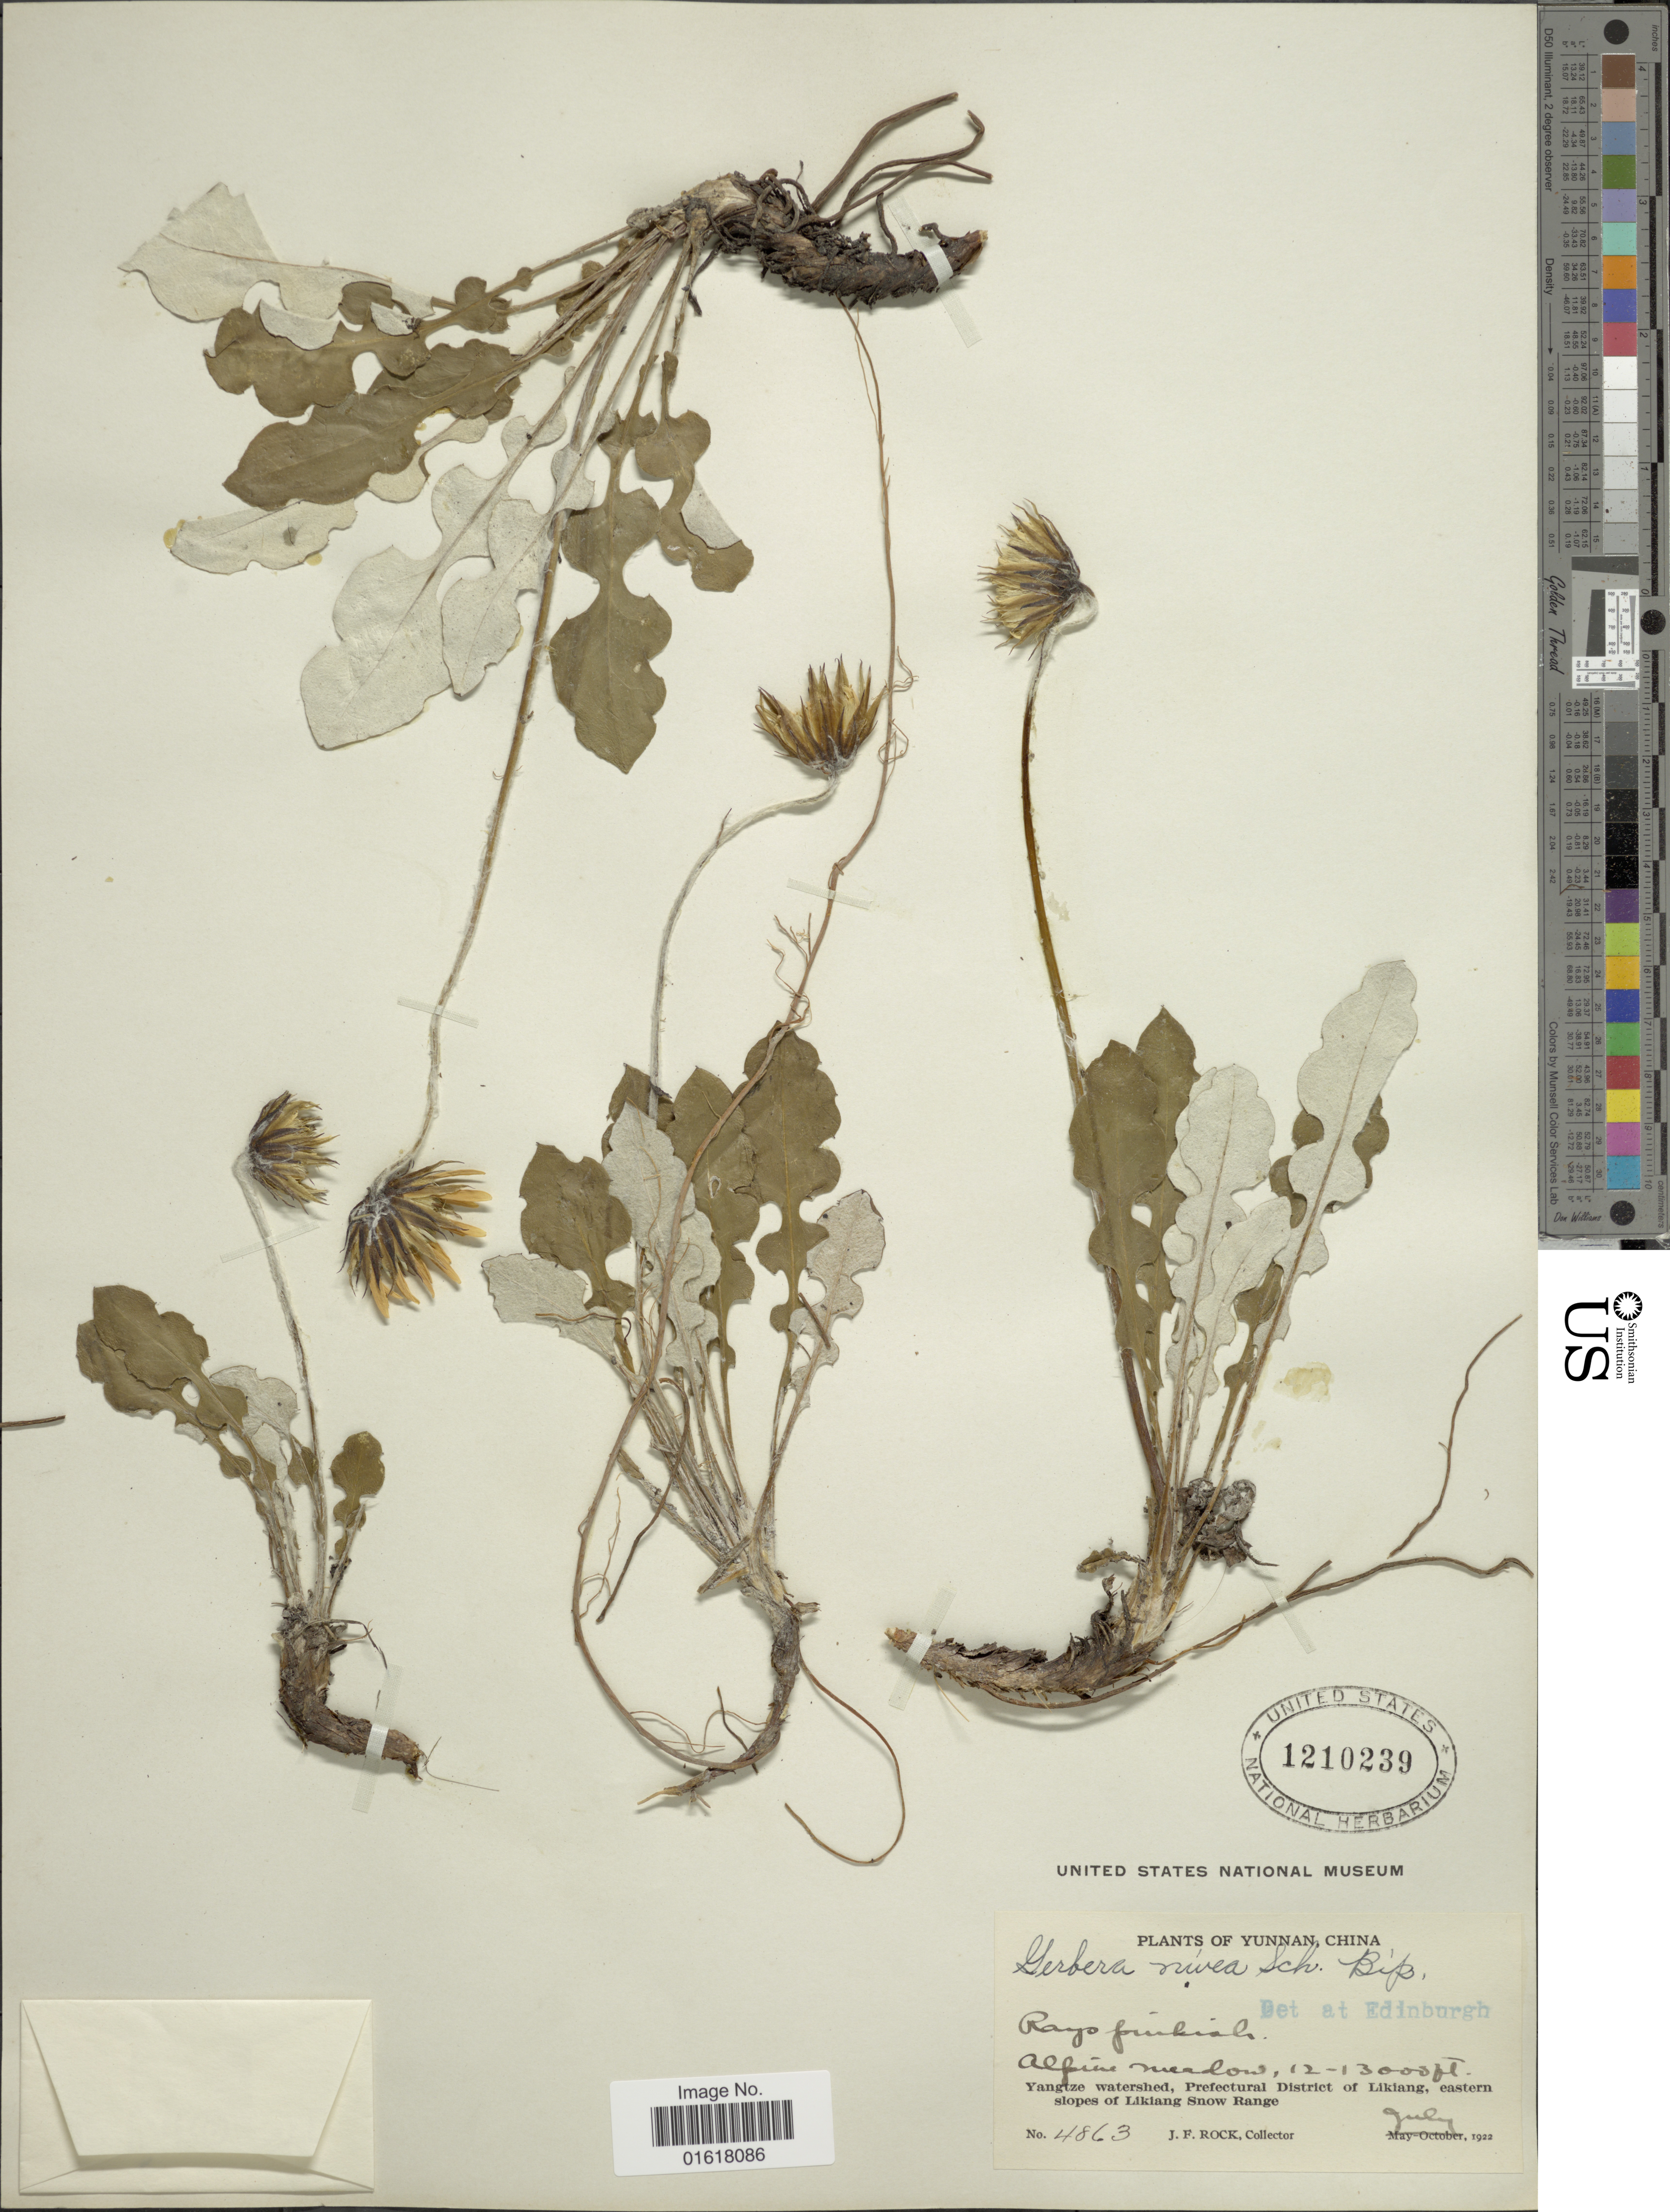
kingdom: Plantae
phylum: Tracheophyta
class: Magnoliopsida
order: Asterales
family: Asteraceae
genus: Gerbera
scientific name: Gerbera nivea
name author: (DC.) Sch. Bip.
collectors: J. Rock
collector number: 4863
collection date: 1922-07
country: China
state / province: Yunnan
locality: Alpine meadow. Yangtze watershed, Prefectural District of Likiang, eastern slopes of Likiang Snow Range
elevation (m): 3658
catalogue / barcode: US 1210239